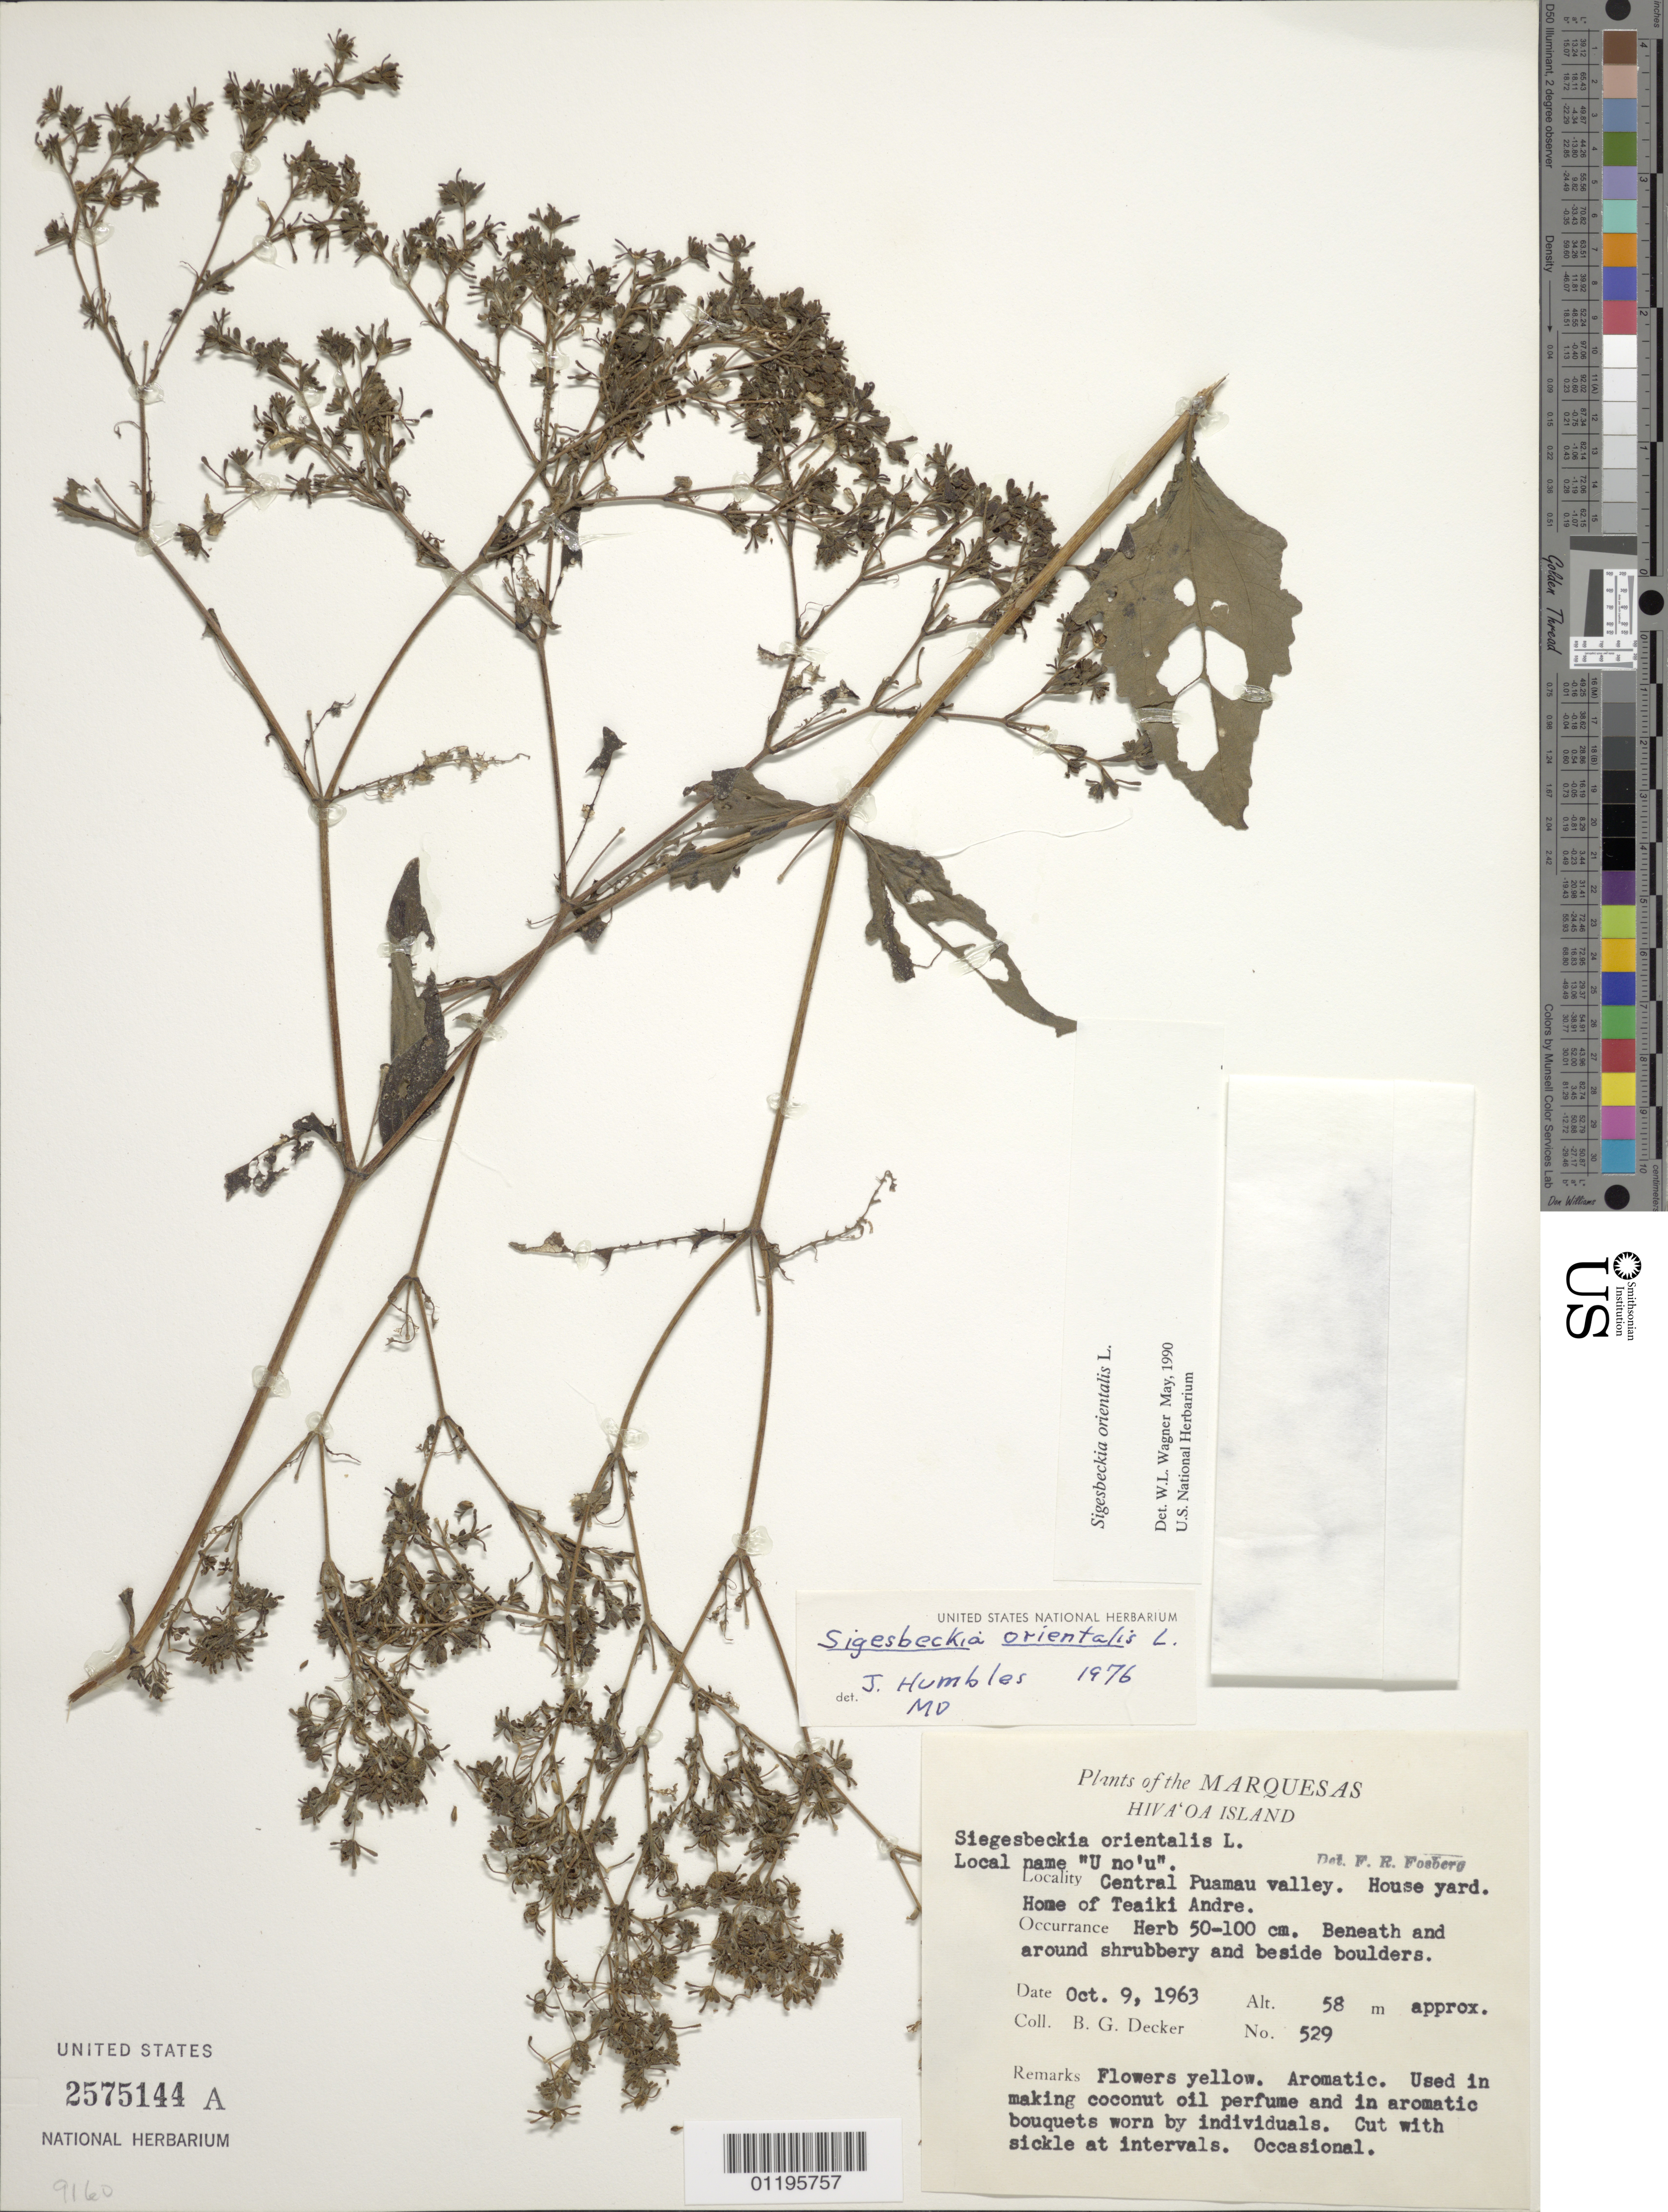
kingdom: Plantae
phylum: Tracheophyta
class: Magnoliopsida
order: Asterales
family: Asteraceae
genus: Sigesbeckia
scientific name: Sigesbeckia orientalis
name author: L.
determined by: Wagner, W. L., (BOT), Smithsonian Institution - National Museum of Natural History (UNITED STATES)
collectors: B. G. Decker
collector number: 529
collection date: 1963-10-09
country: French Polynesia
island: Hiva Oa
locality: central Puamau Valley, house yard, home of Teaiki Andre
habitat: Beneath and around shrubbery and beside boulders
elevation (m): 58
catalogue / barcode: US 2575144A